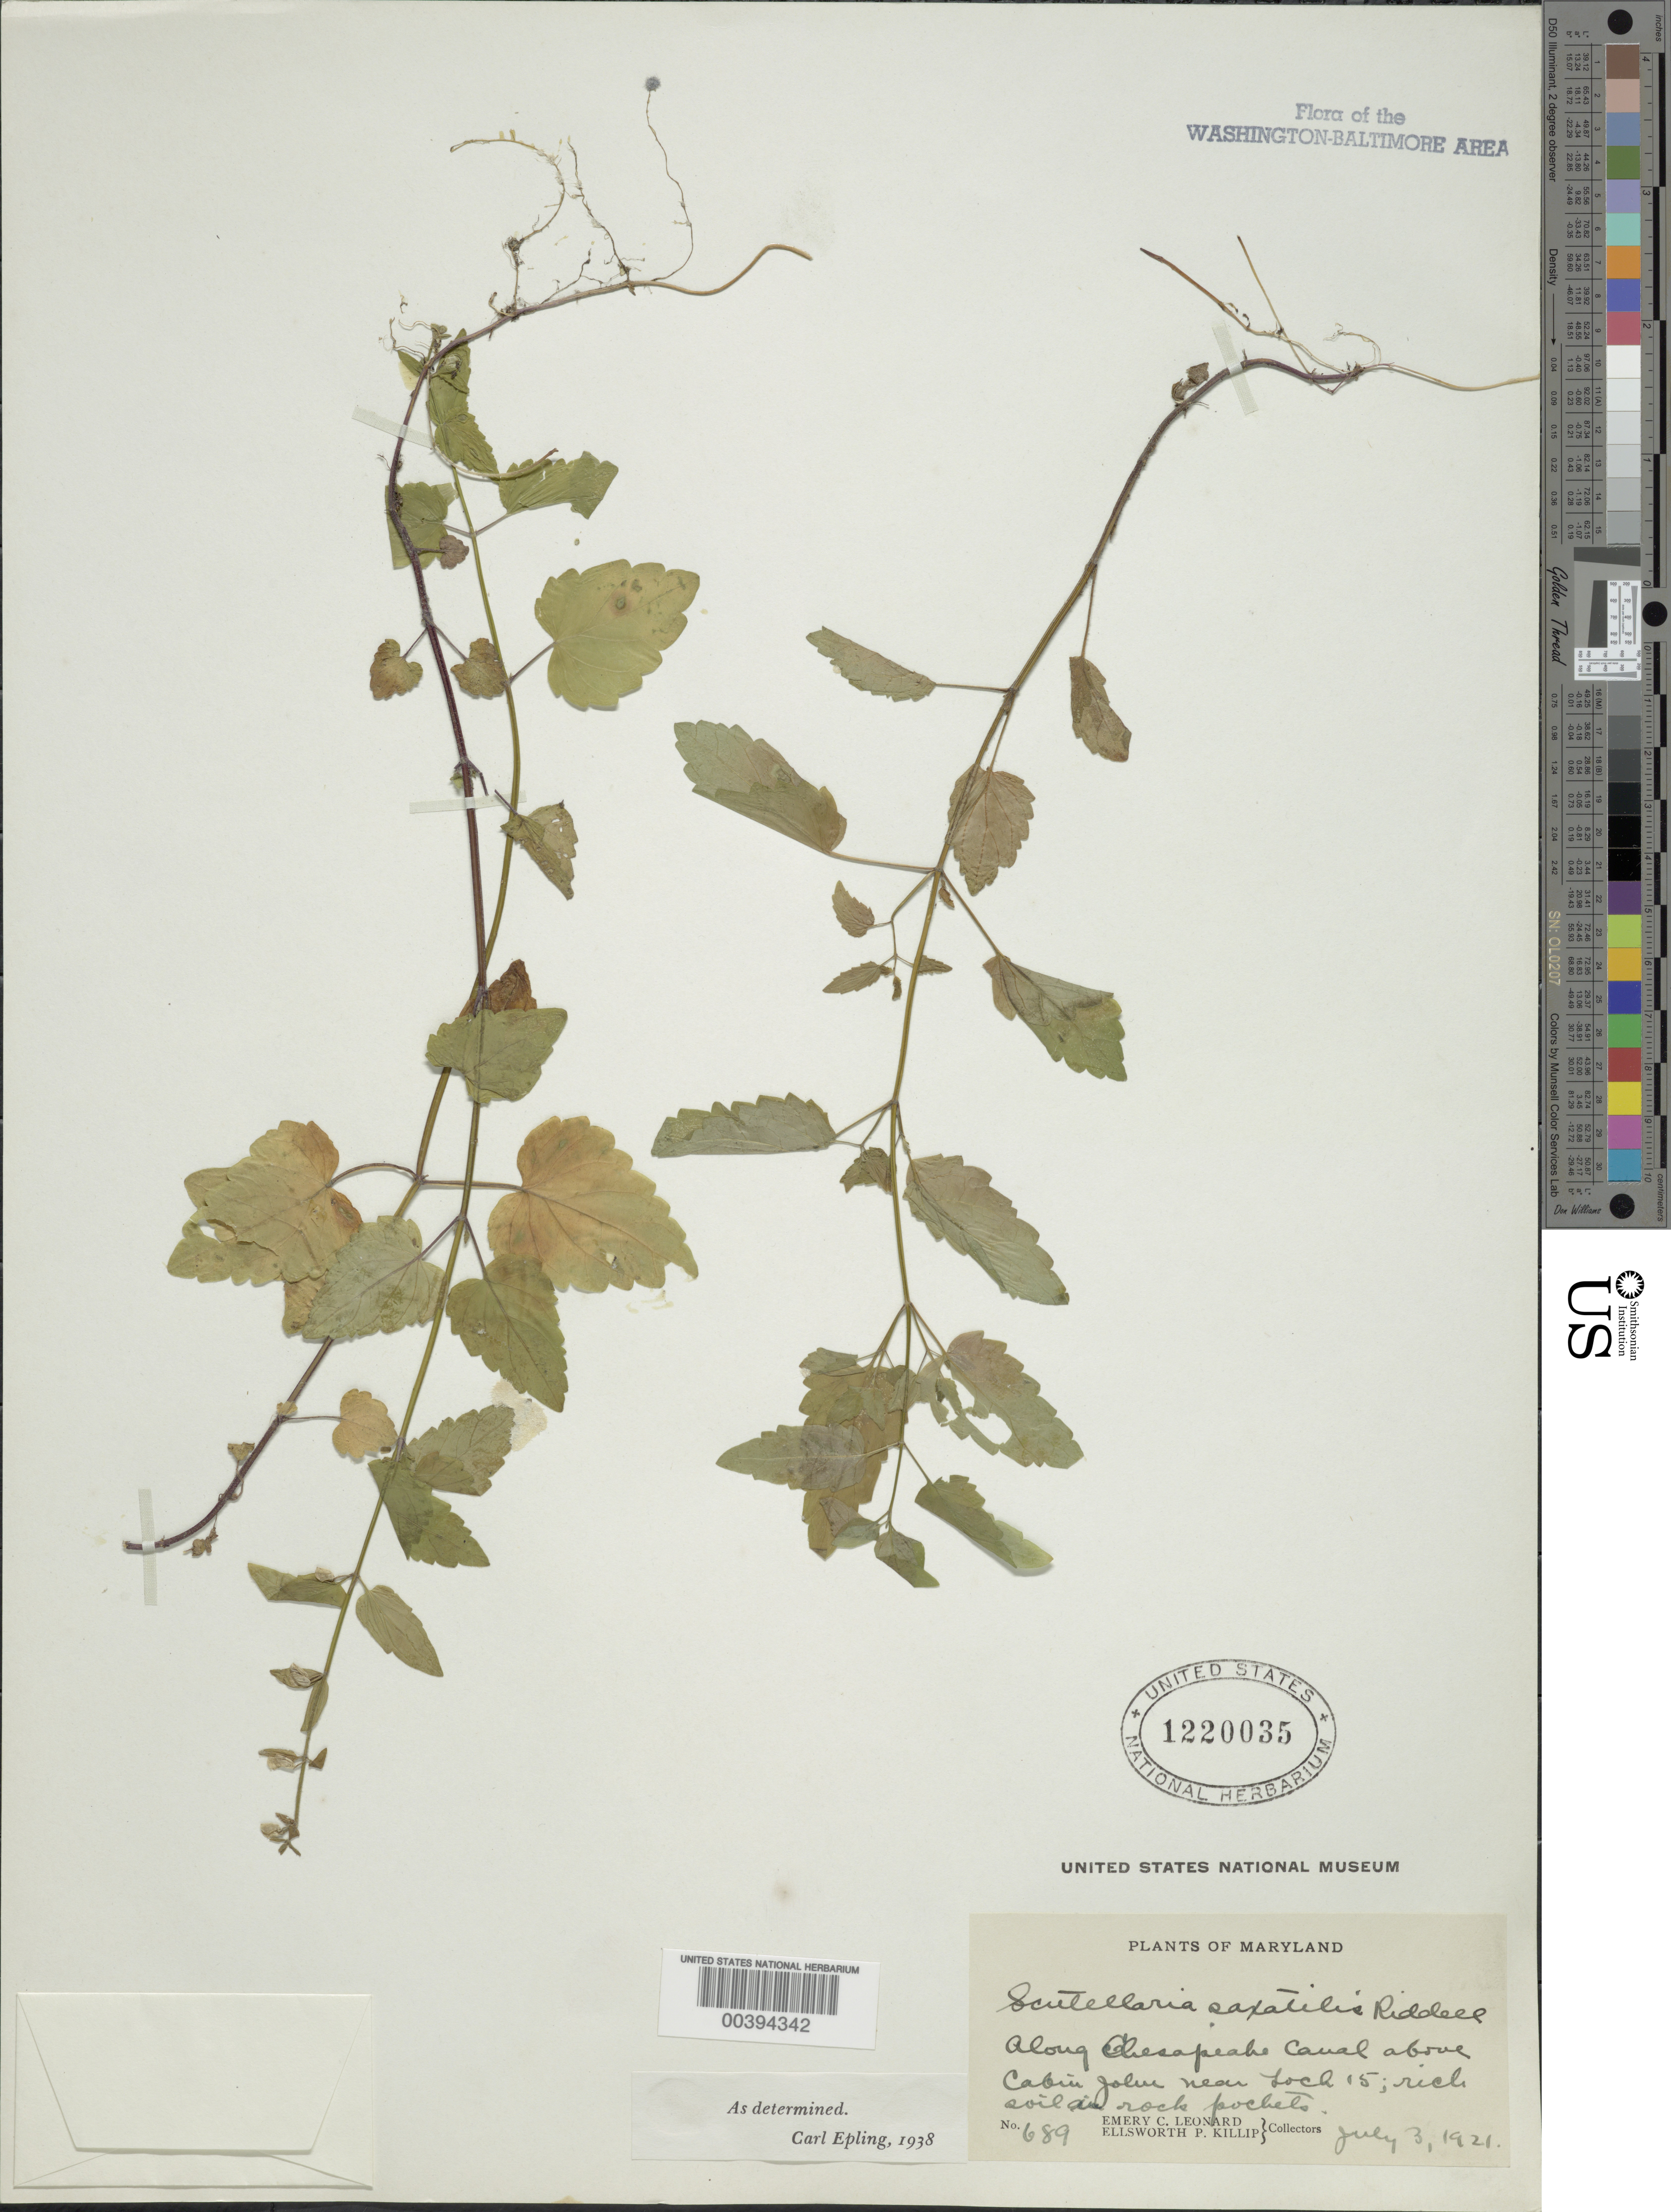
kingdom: Plantae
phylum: Tracheophyta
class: Magnoliopsida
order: Lamiales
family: Lamiaceae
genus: Scutellaria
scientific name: Scutellaria saxatilis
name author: Riddell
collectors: W. R. Maxon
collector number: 6335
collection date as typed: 21 Jun 1917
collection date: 1917-06-21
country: United States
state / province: Maryland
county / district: Montgomery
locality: Near Widewater C. & O. Canal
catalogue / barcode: US 1184035